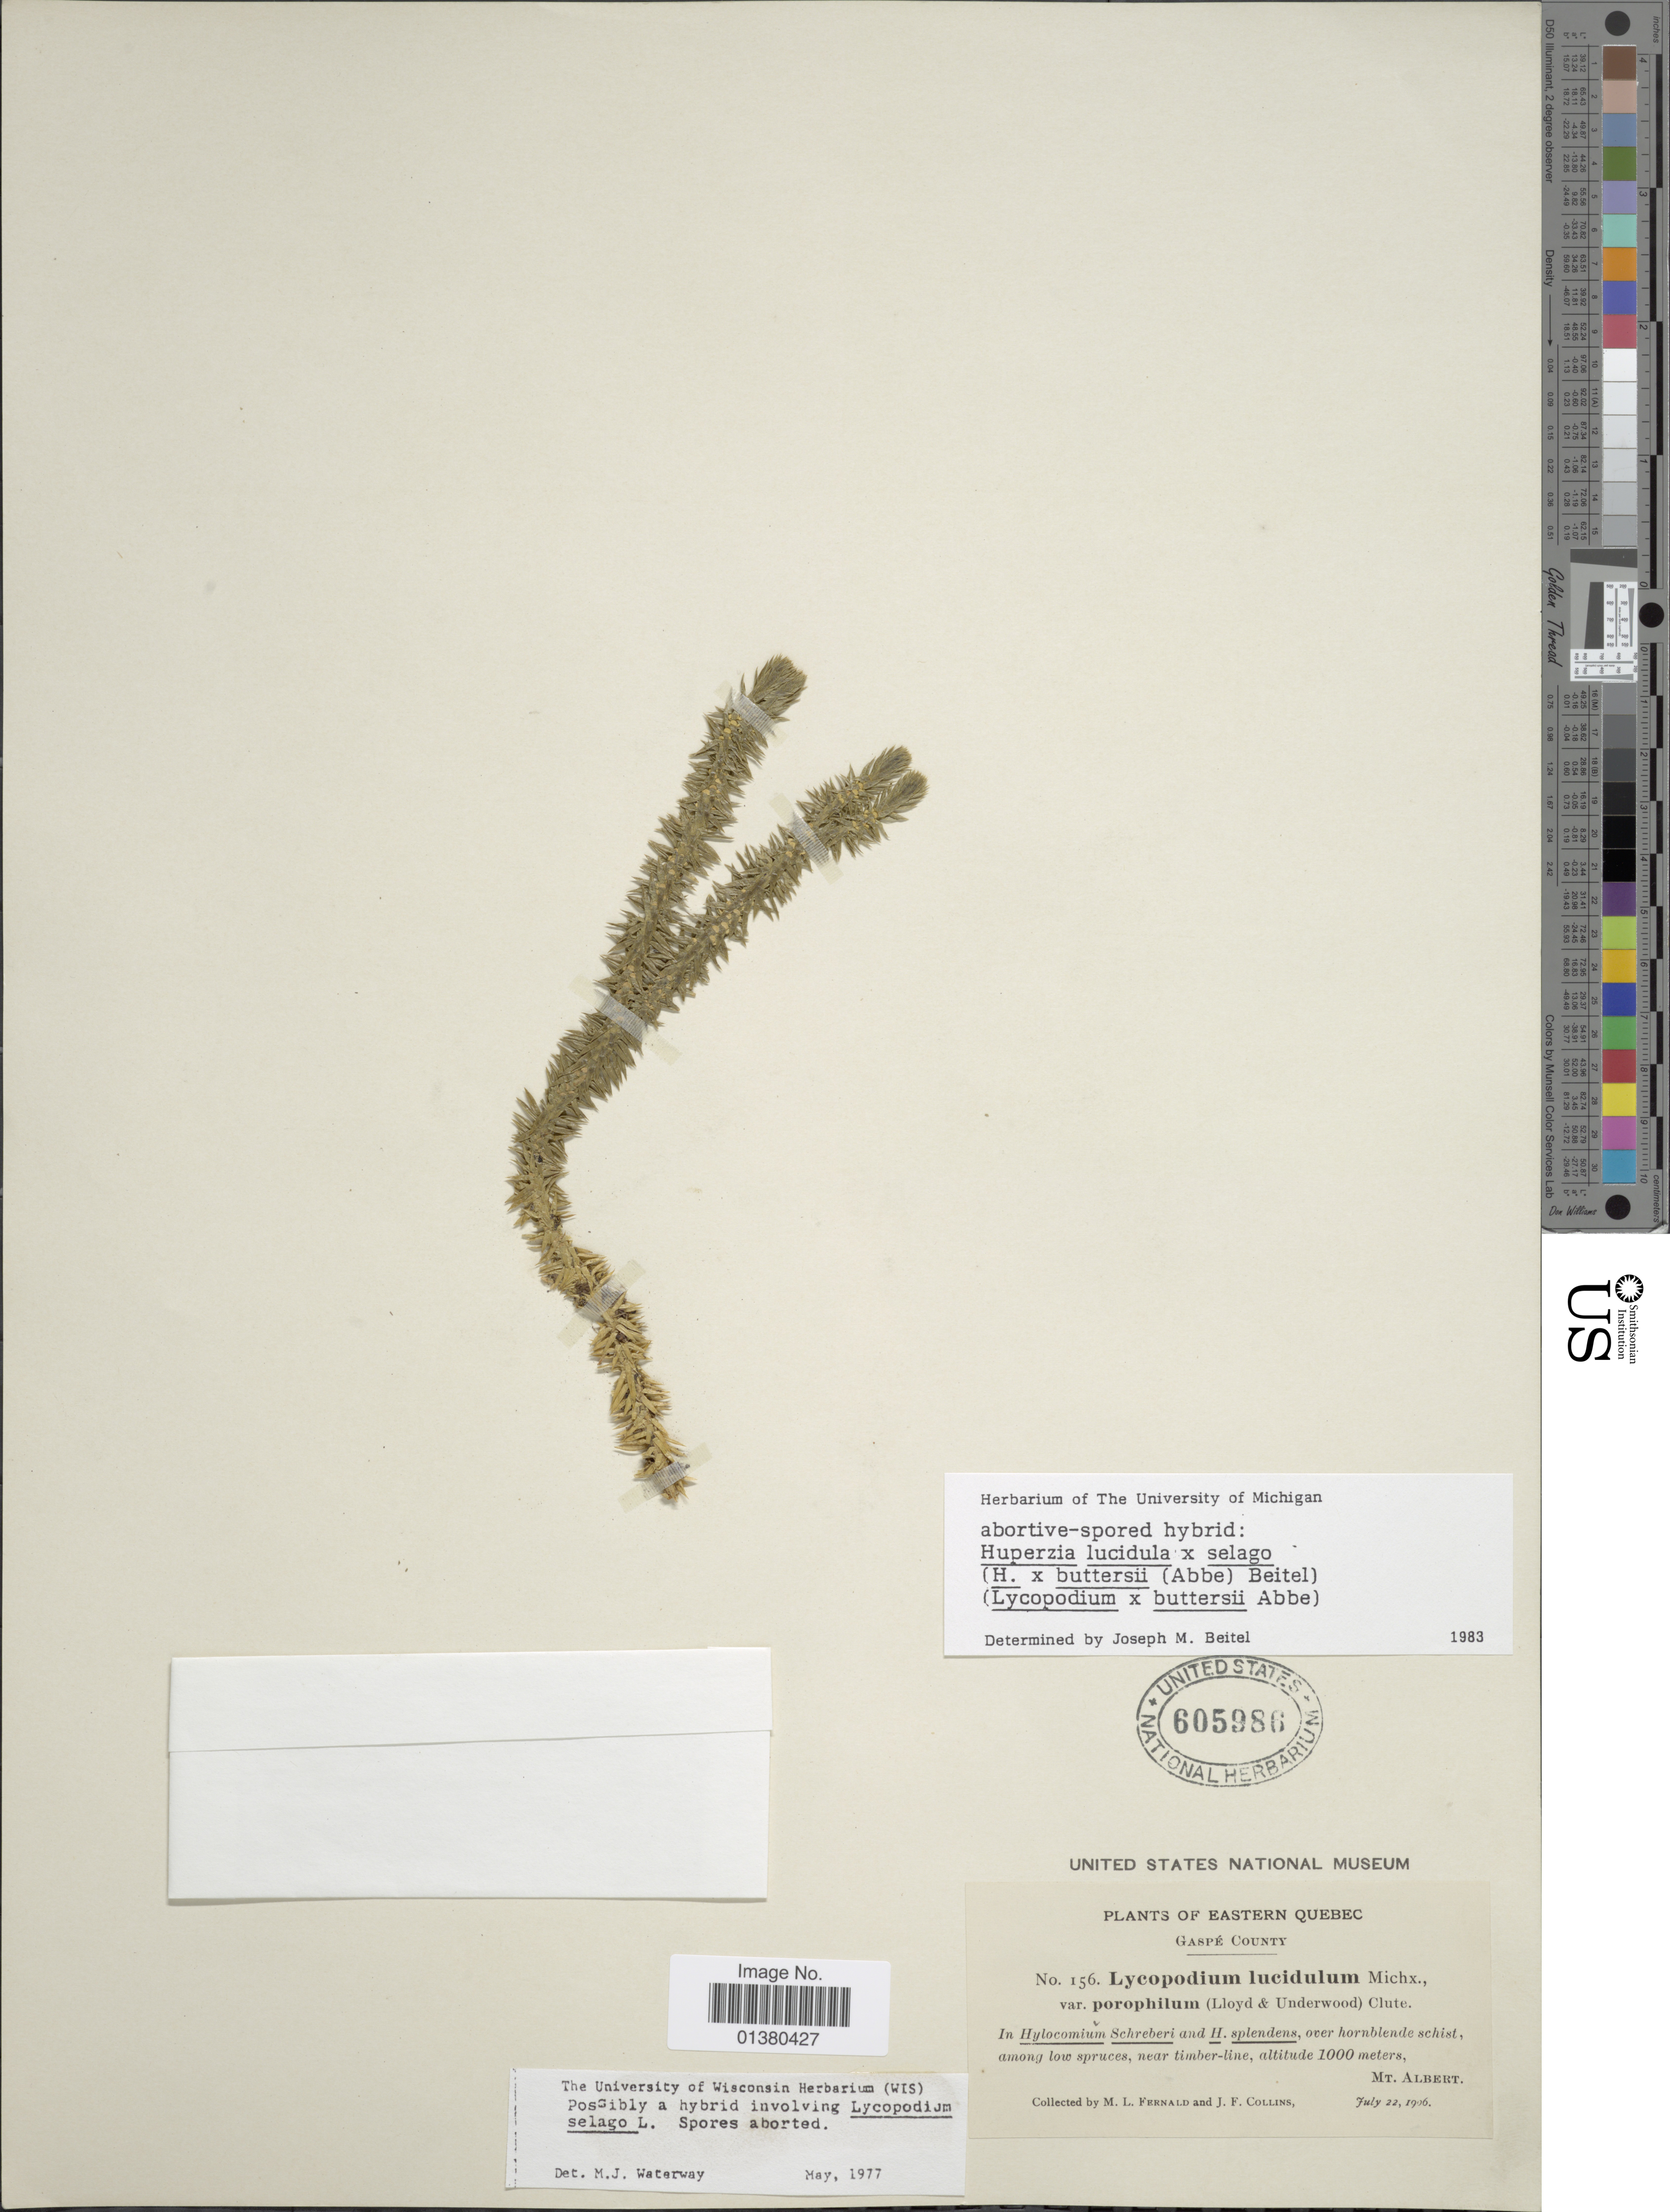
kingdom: Plantae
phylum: Tracheophyta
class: Lycopodiopsida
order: Lycopodiales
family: Lycopodiaceae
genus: Huperzia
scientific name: Huperzia x buttersii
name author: (Abbe) Kartesz & Gandhi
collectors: M. L. Fernald & J. Collins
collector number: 156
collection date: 1906-07-22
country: Canada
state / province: Quebec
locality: Eastern Quebec, Gaspé County, Mt Albert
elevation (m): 1000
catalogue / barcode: US 605986